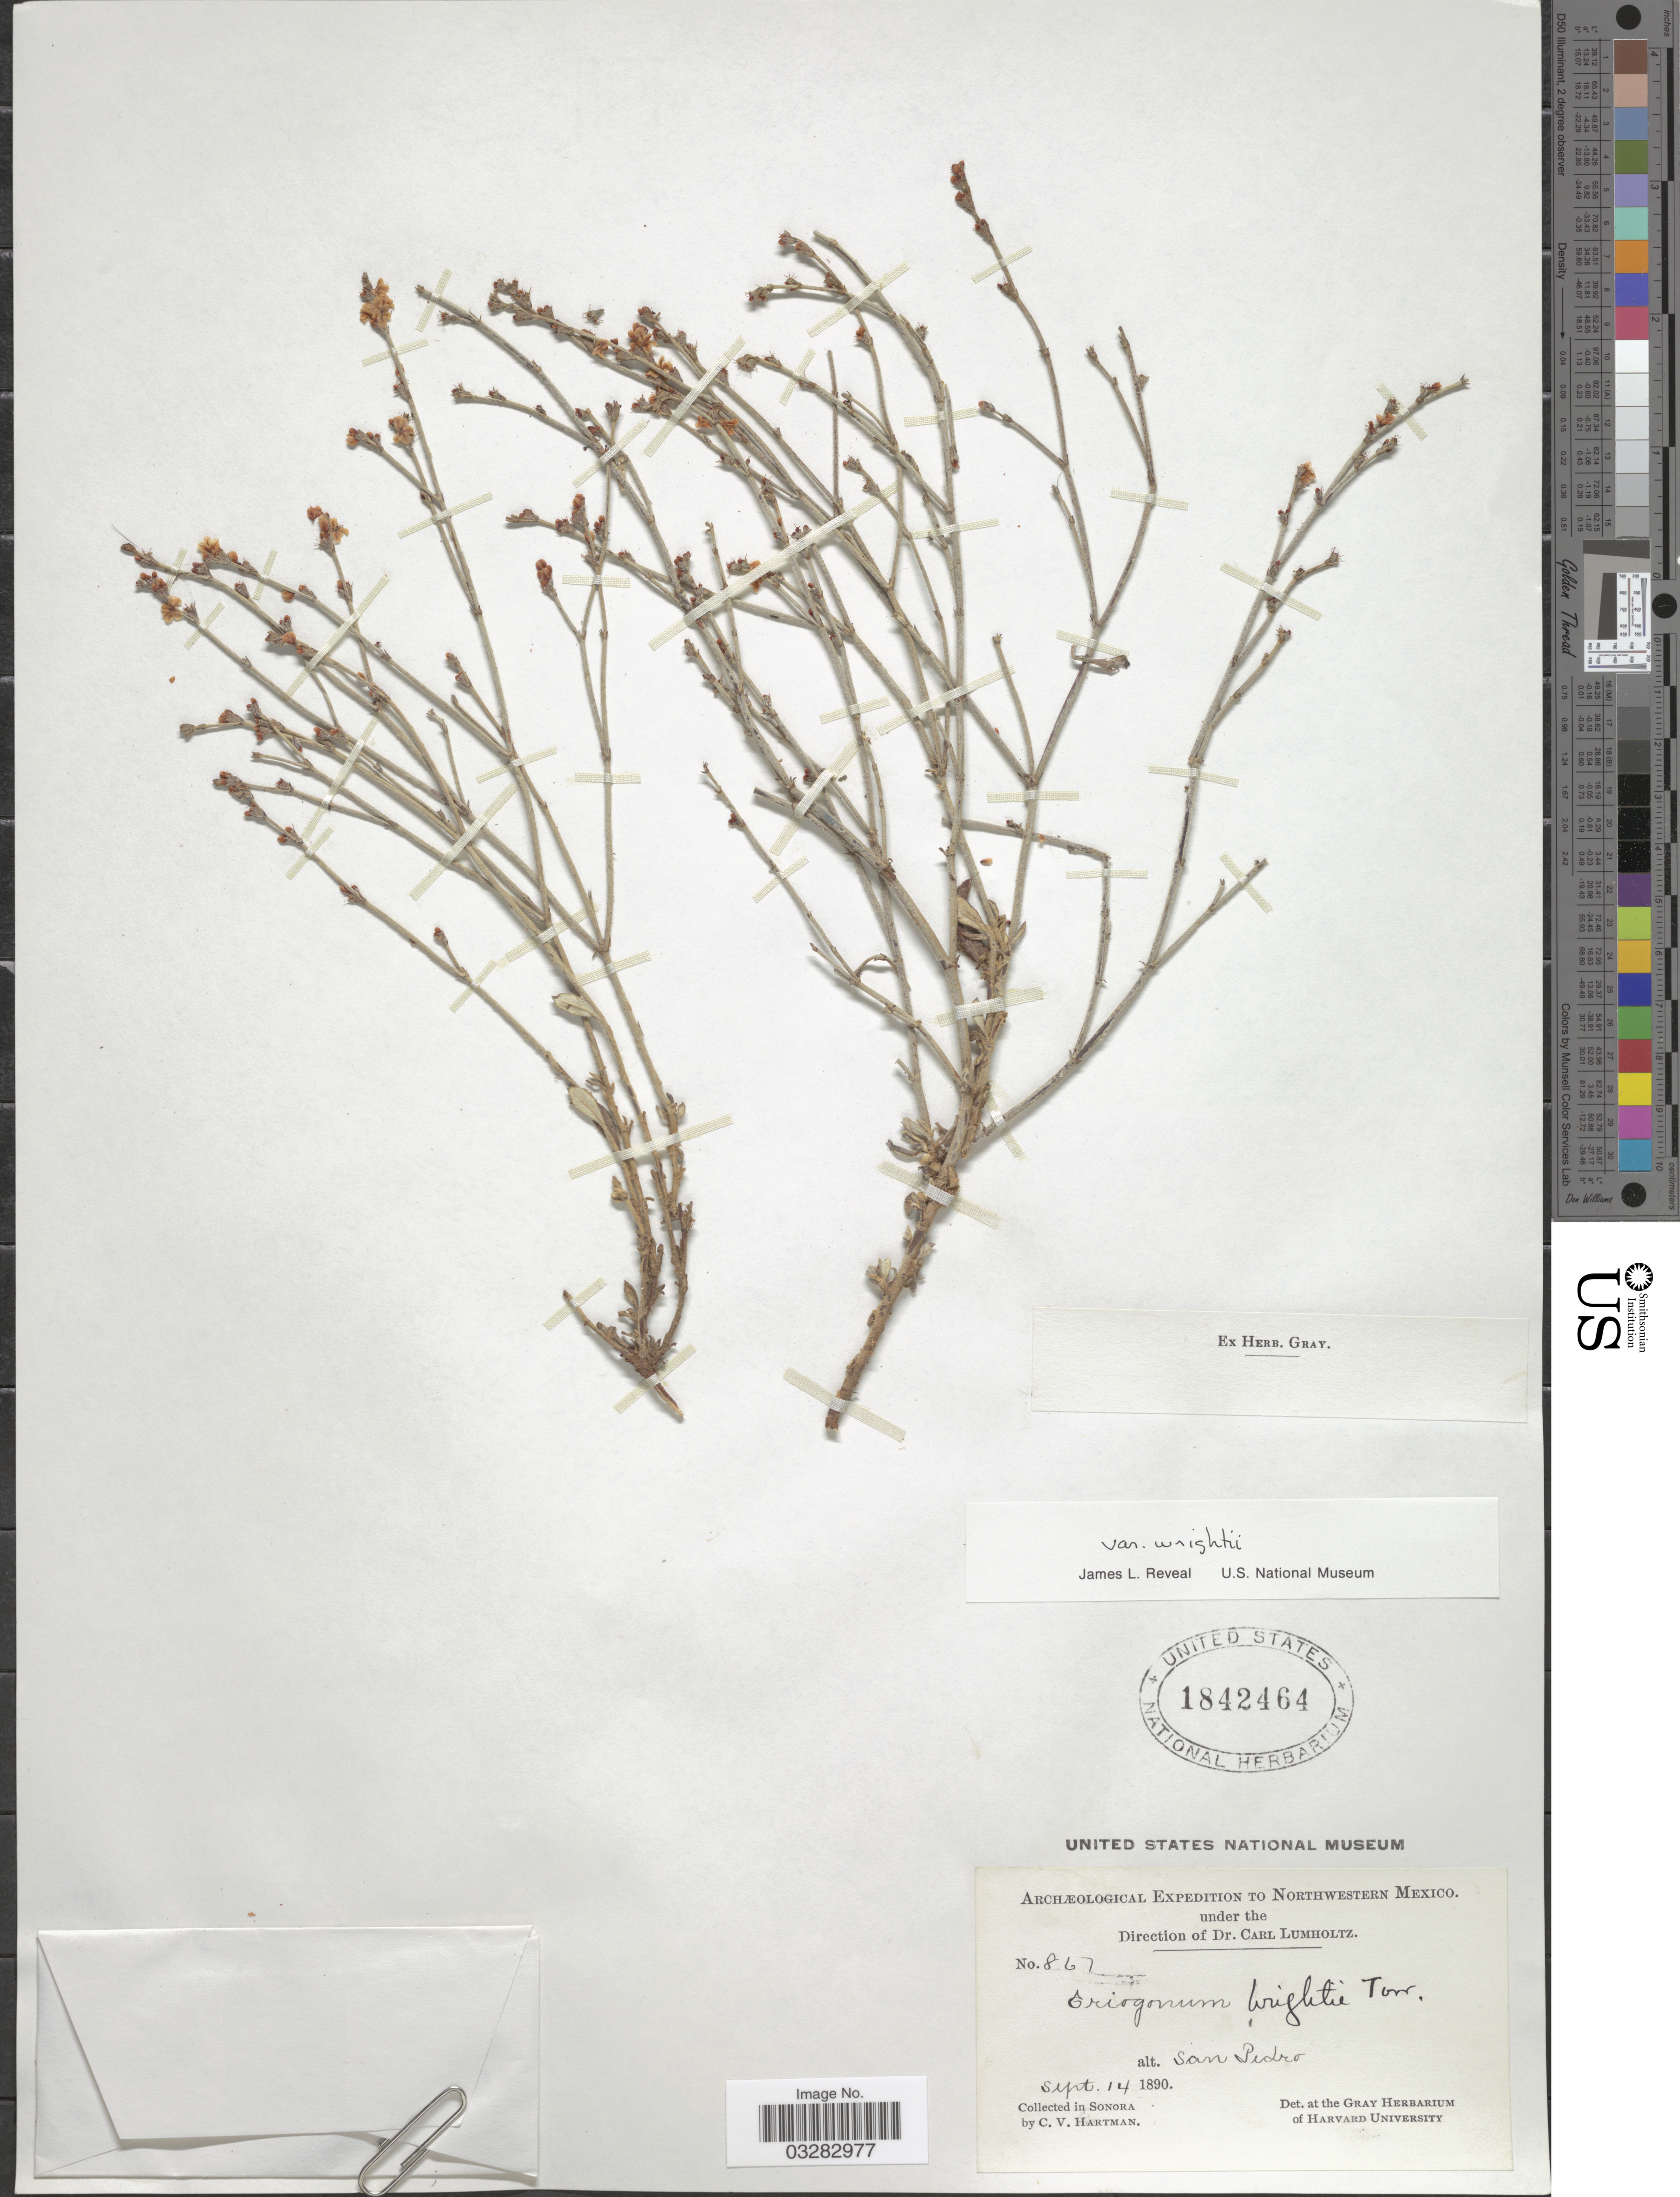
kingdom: Plantae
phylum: Tracheophyta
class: Magnoliopsida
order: Caryophyllales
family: Polygonaceae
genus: Eriogonum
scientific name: Eriogonum wrightii var. wrightii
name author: Torr. ex Benth.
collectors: C. V. Hartman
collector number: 867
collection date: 1890-09-14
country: Mexico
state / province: Sonora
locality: Northwestern Mexico. San Pedro.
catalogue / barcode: US 1842464